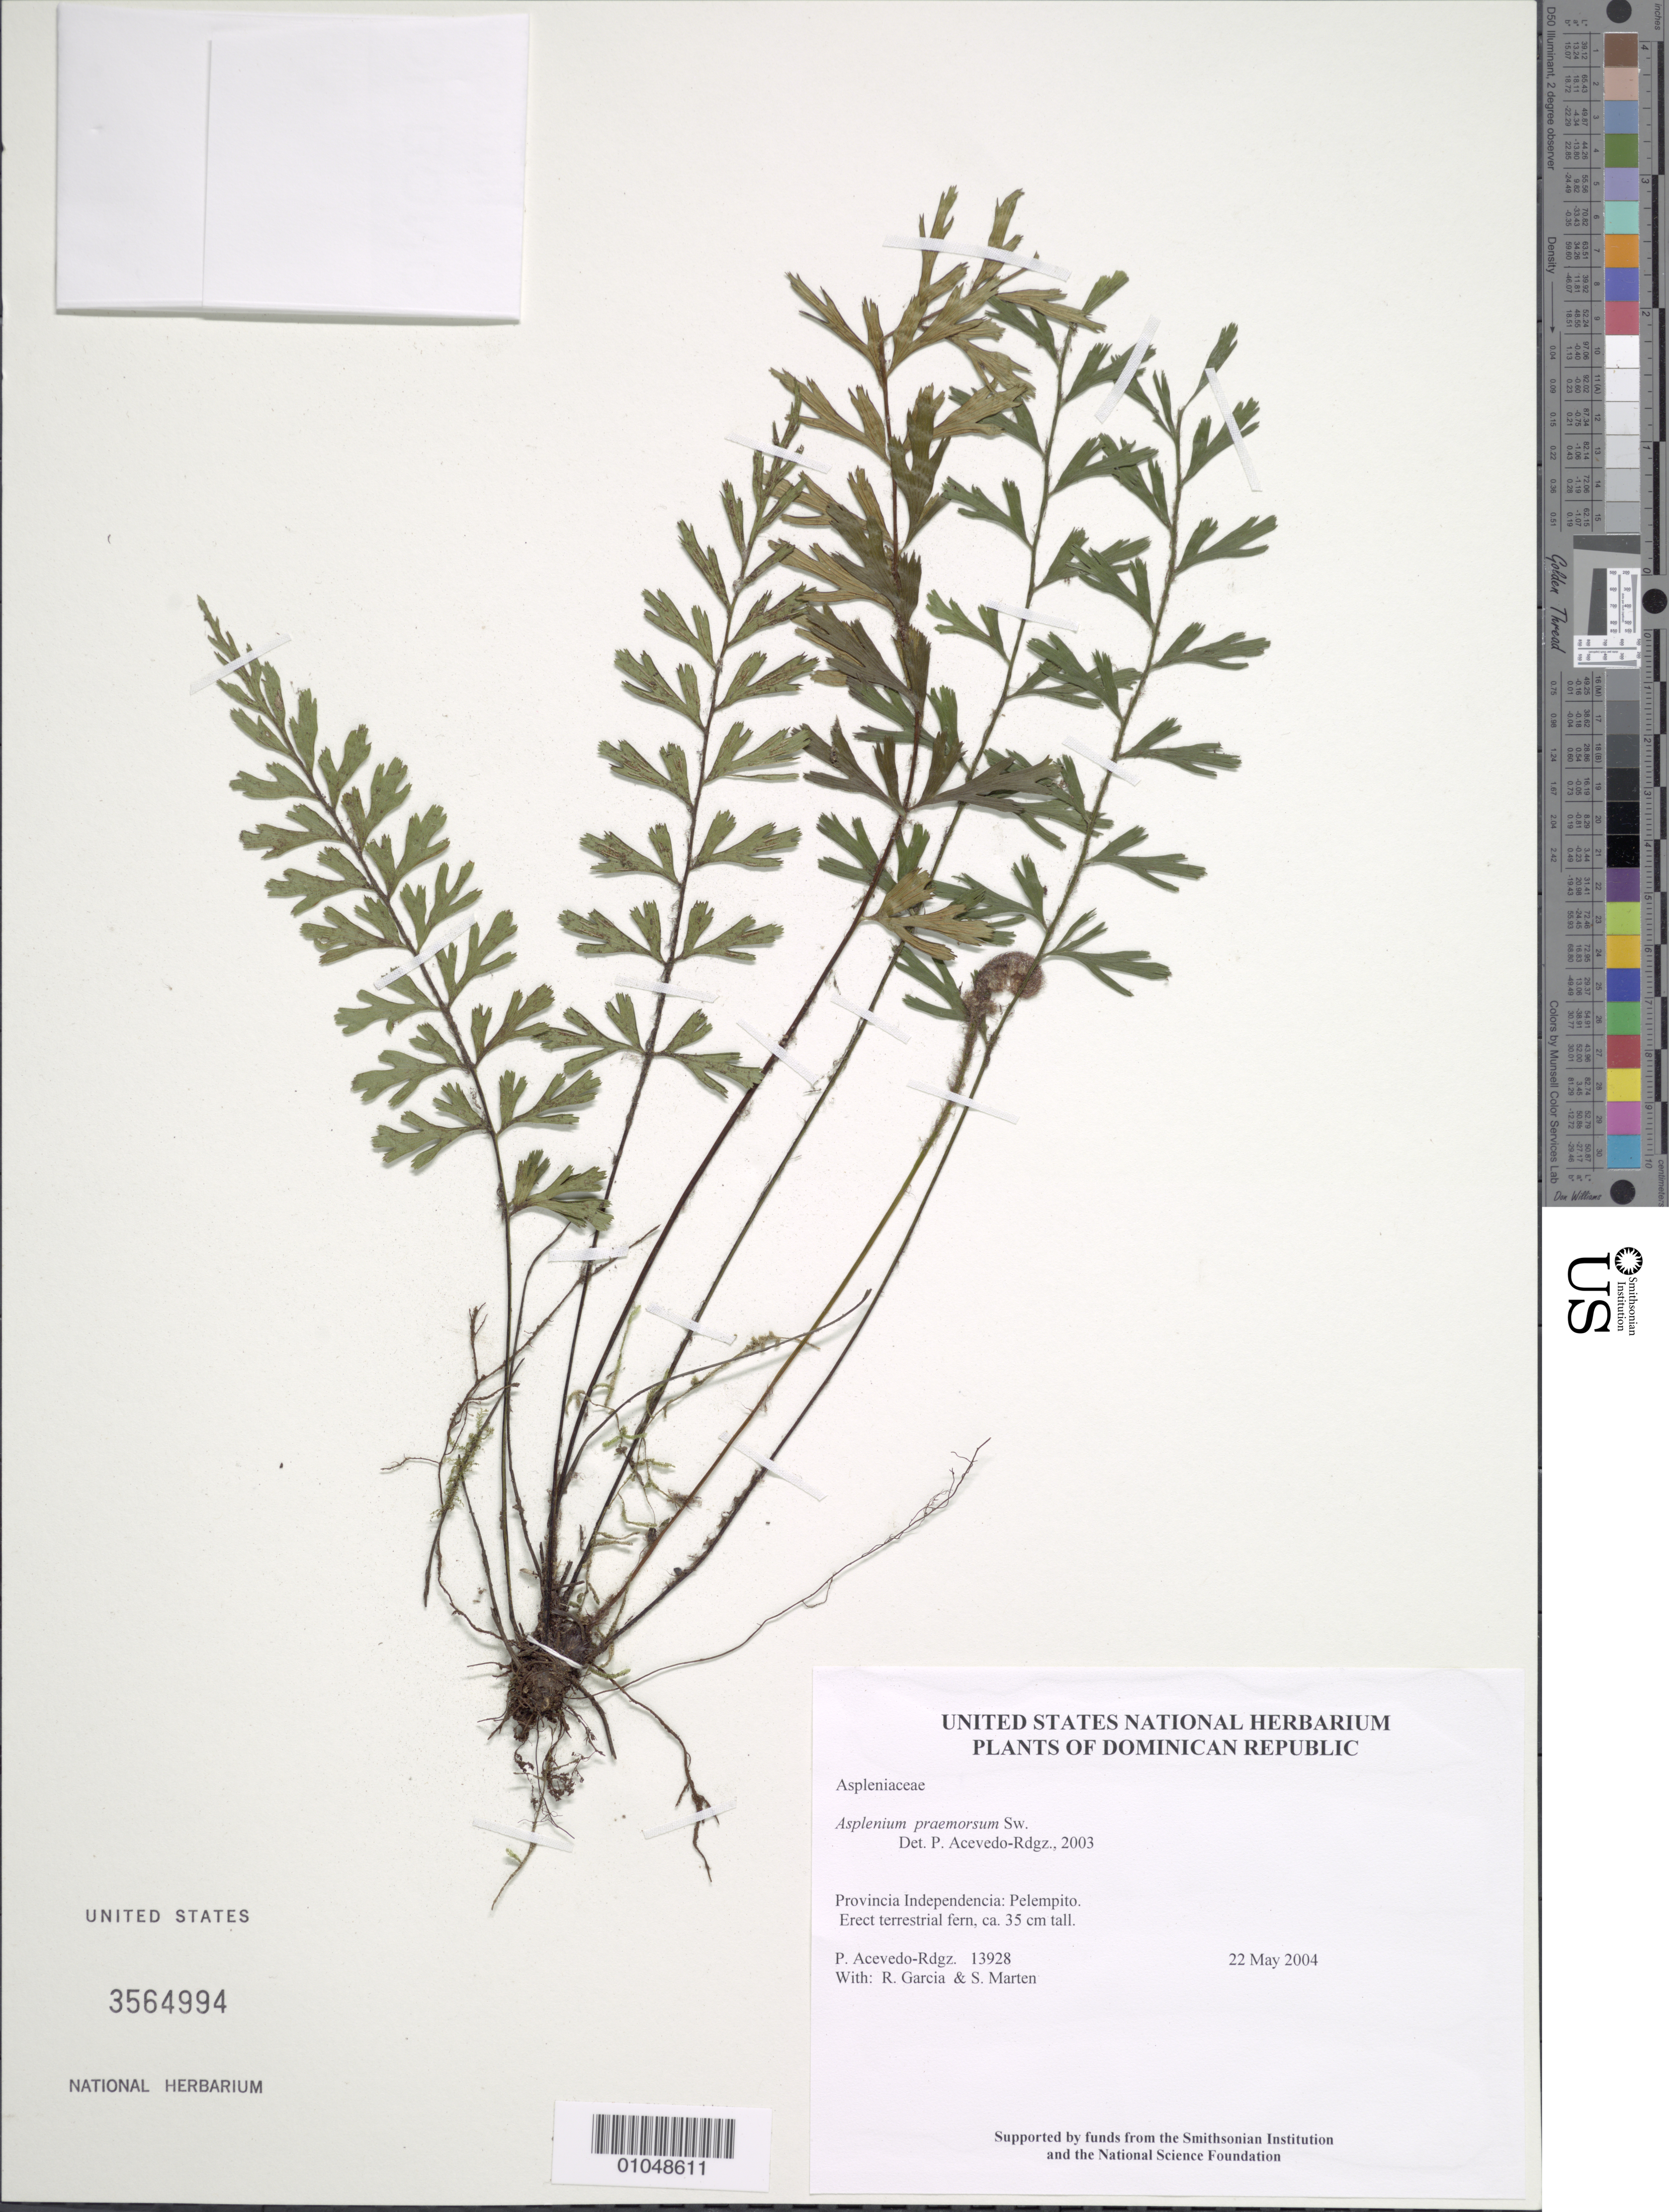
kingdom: Plantae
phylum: Tracheophyta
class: Polypodiopsida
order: Polypodiales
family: Aspleniaceae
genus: Asplenium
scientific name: Asplenium praemorsum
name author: Sw.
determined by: Acevedo-Rodríguez, P., (BOT), Smithsonian Institution - National Museum of Natural History (UNITED STATES)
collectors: P. Acevedo-Rodr., R. G. García & S. Marten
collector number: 13928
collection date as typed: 22 May 2004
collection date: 2004-05-22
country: Dominican Republic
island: Hispaniola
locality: Provincia Independencia: Pelempito.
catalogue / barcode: US 3564994